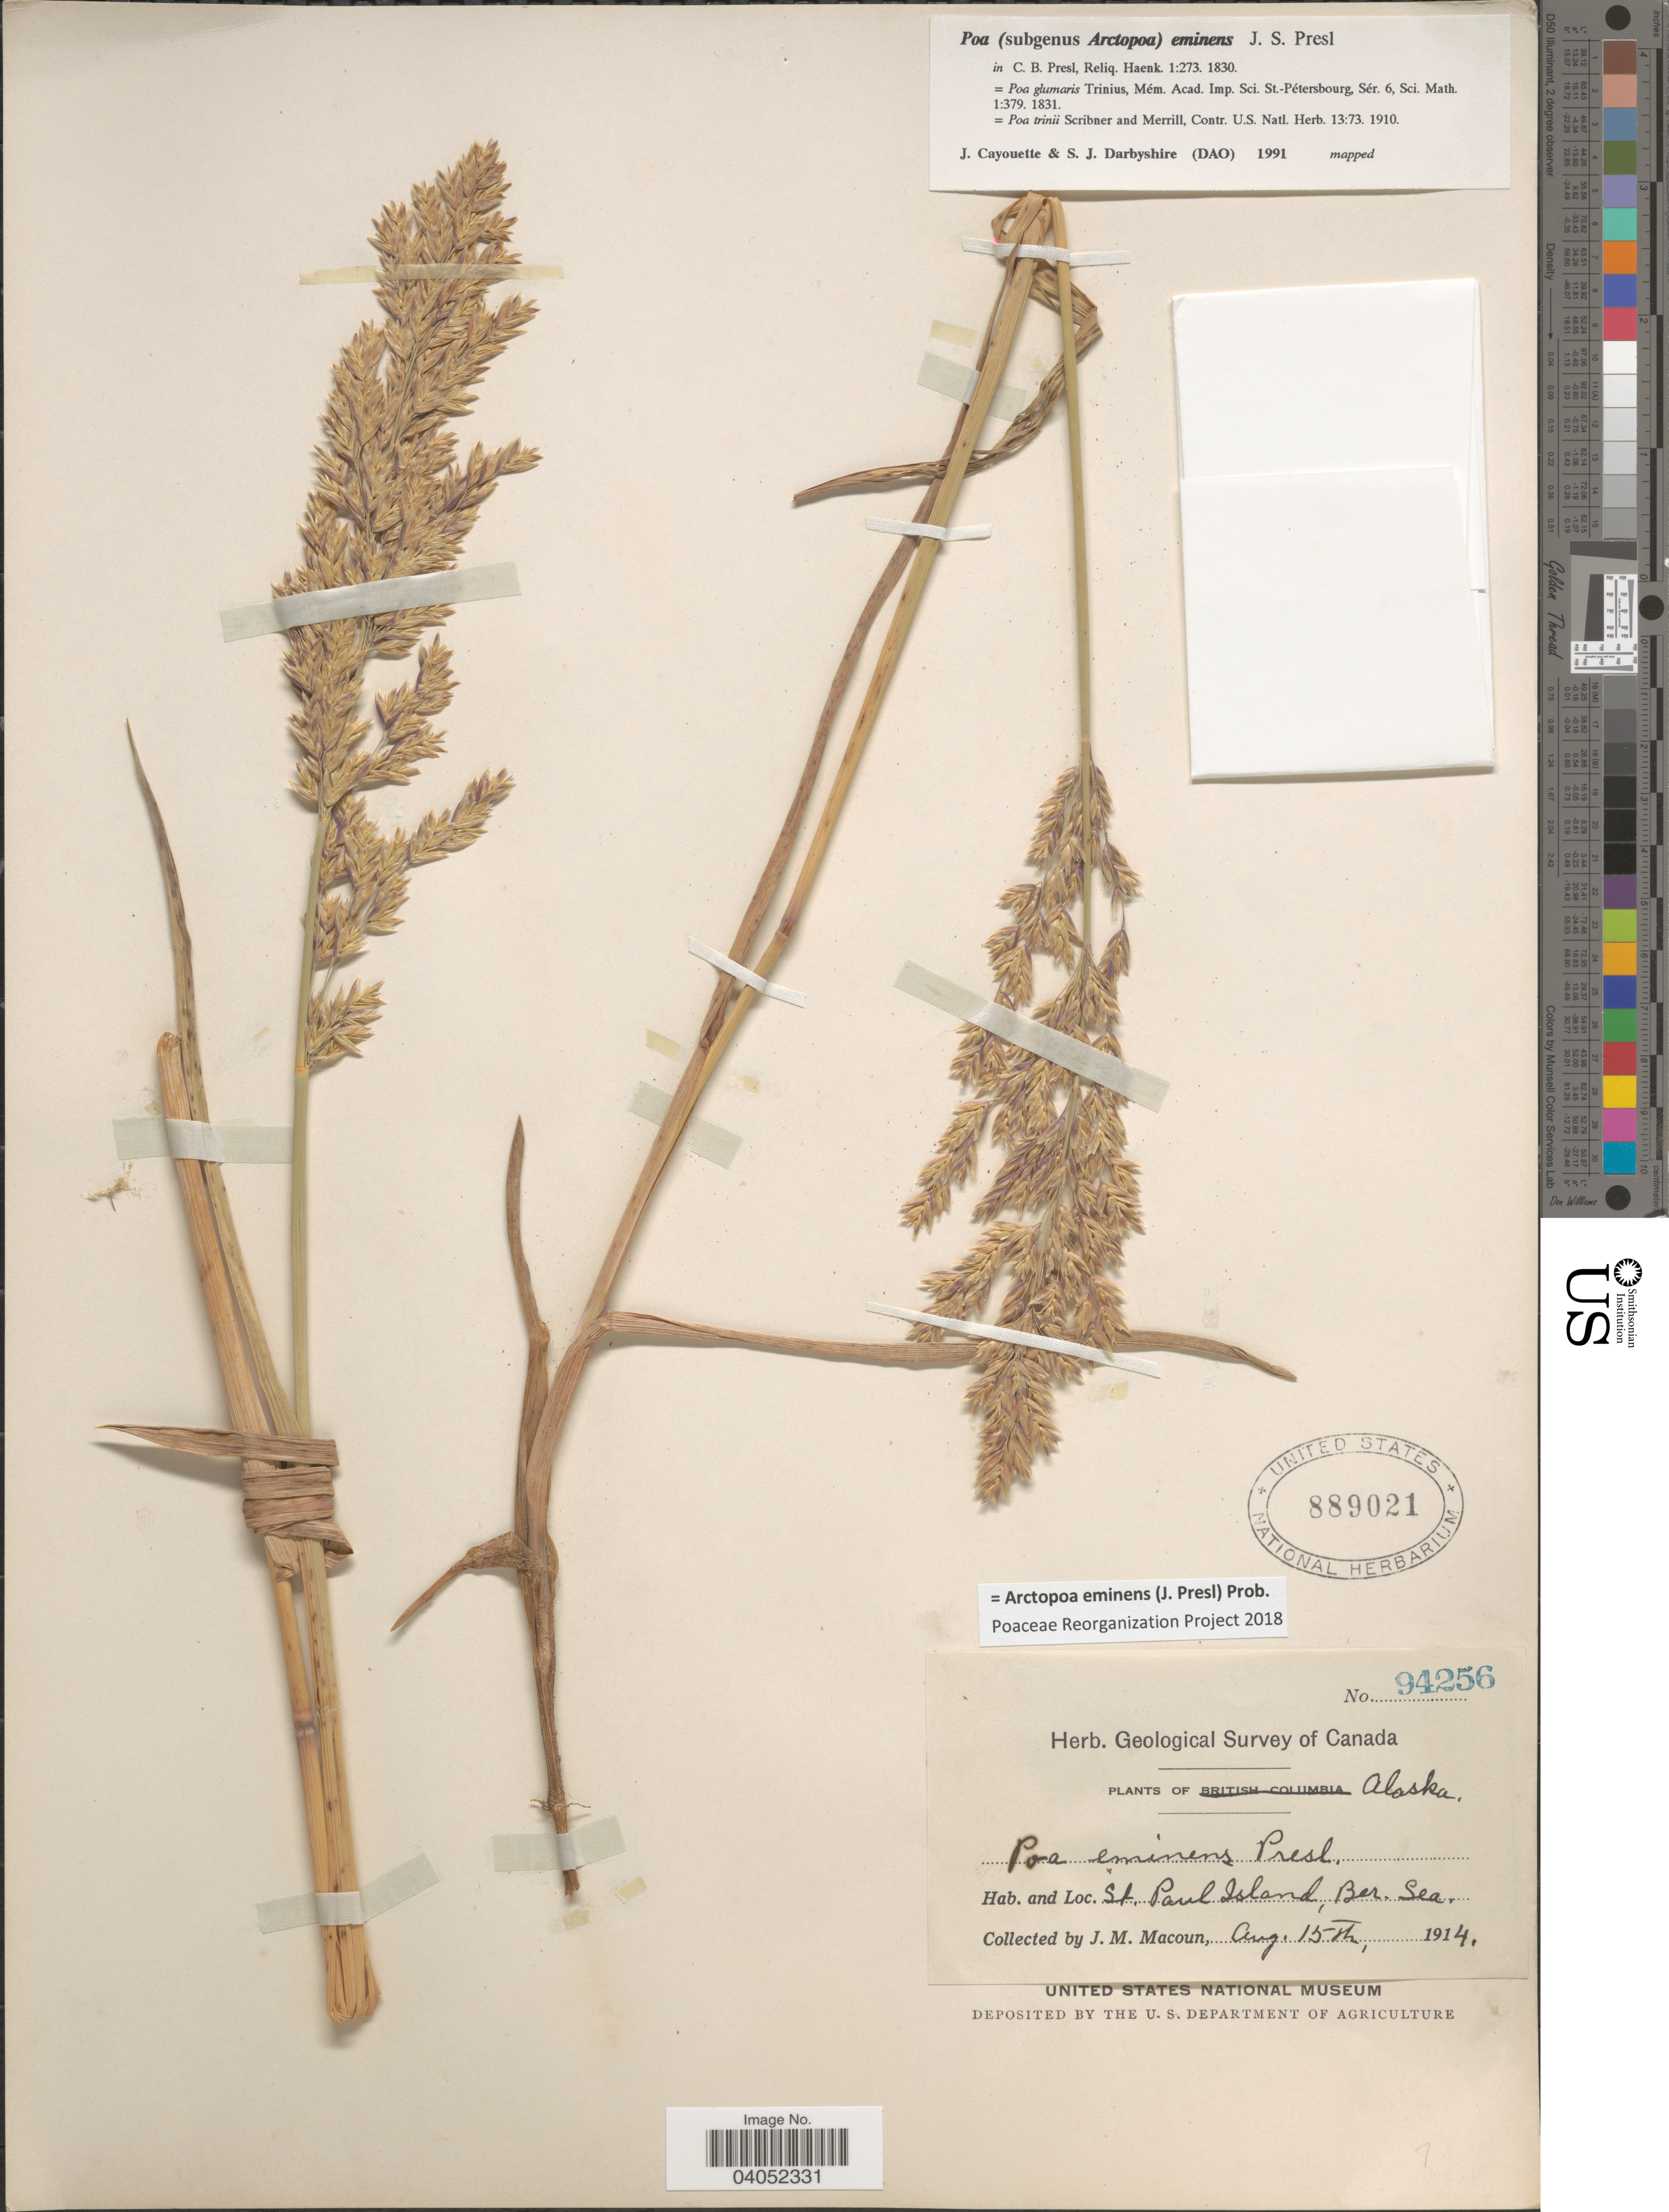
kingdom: Plantae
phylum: Tracheophyta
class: Liliopsida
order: Poales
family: Poaceae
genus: Arctopoa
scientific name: Arctopoa eminens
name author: (J. Presl) Prob.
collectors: J. M. Macoun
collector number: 94256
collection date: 1914-08-15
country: United States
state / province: Alaska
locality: St. Paul Island, Ber. Sea.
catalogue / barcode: US 889021